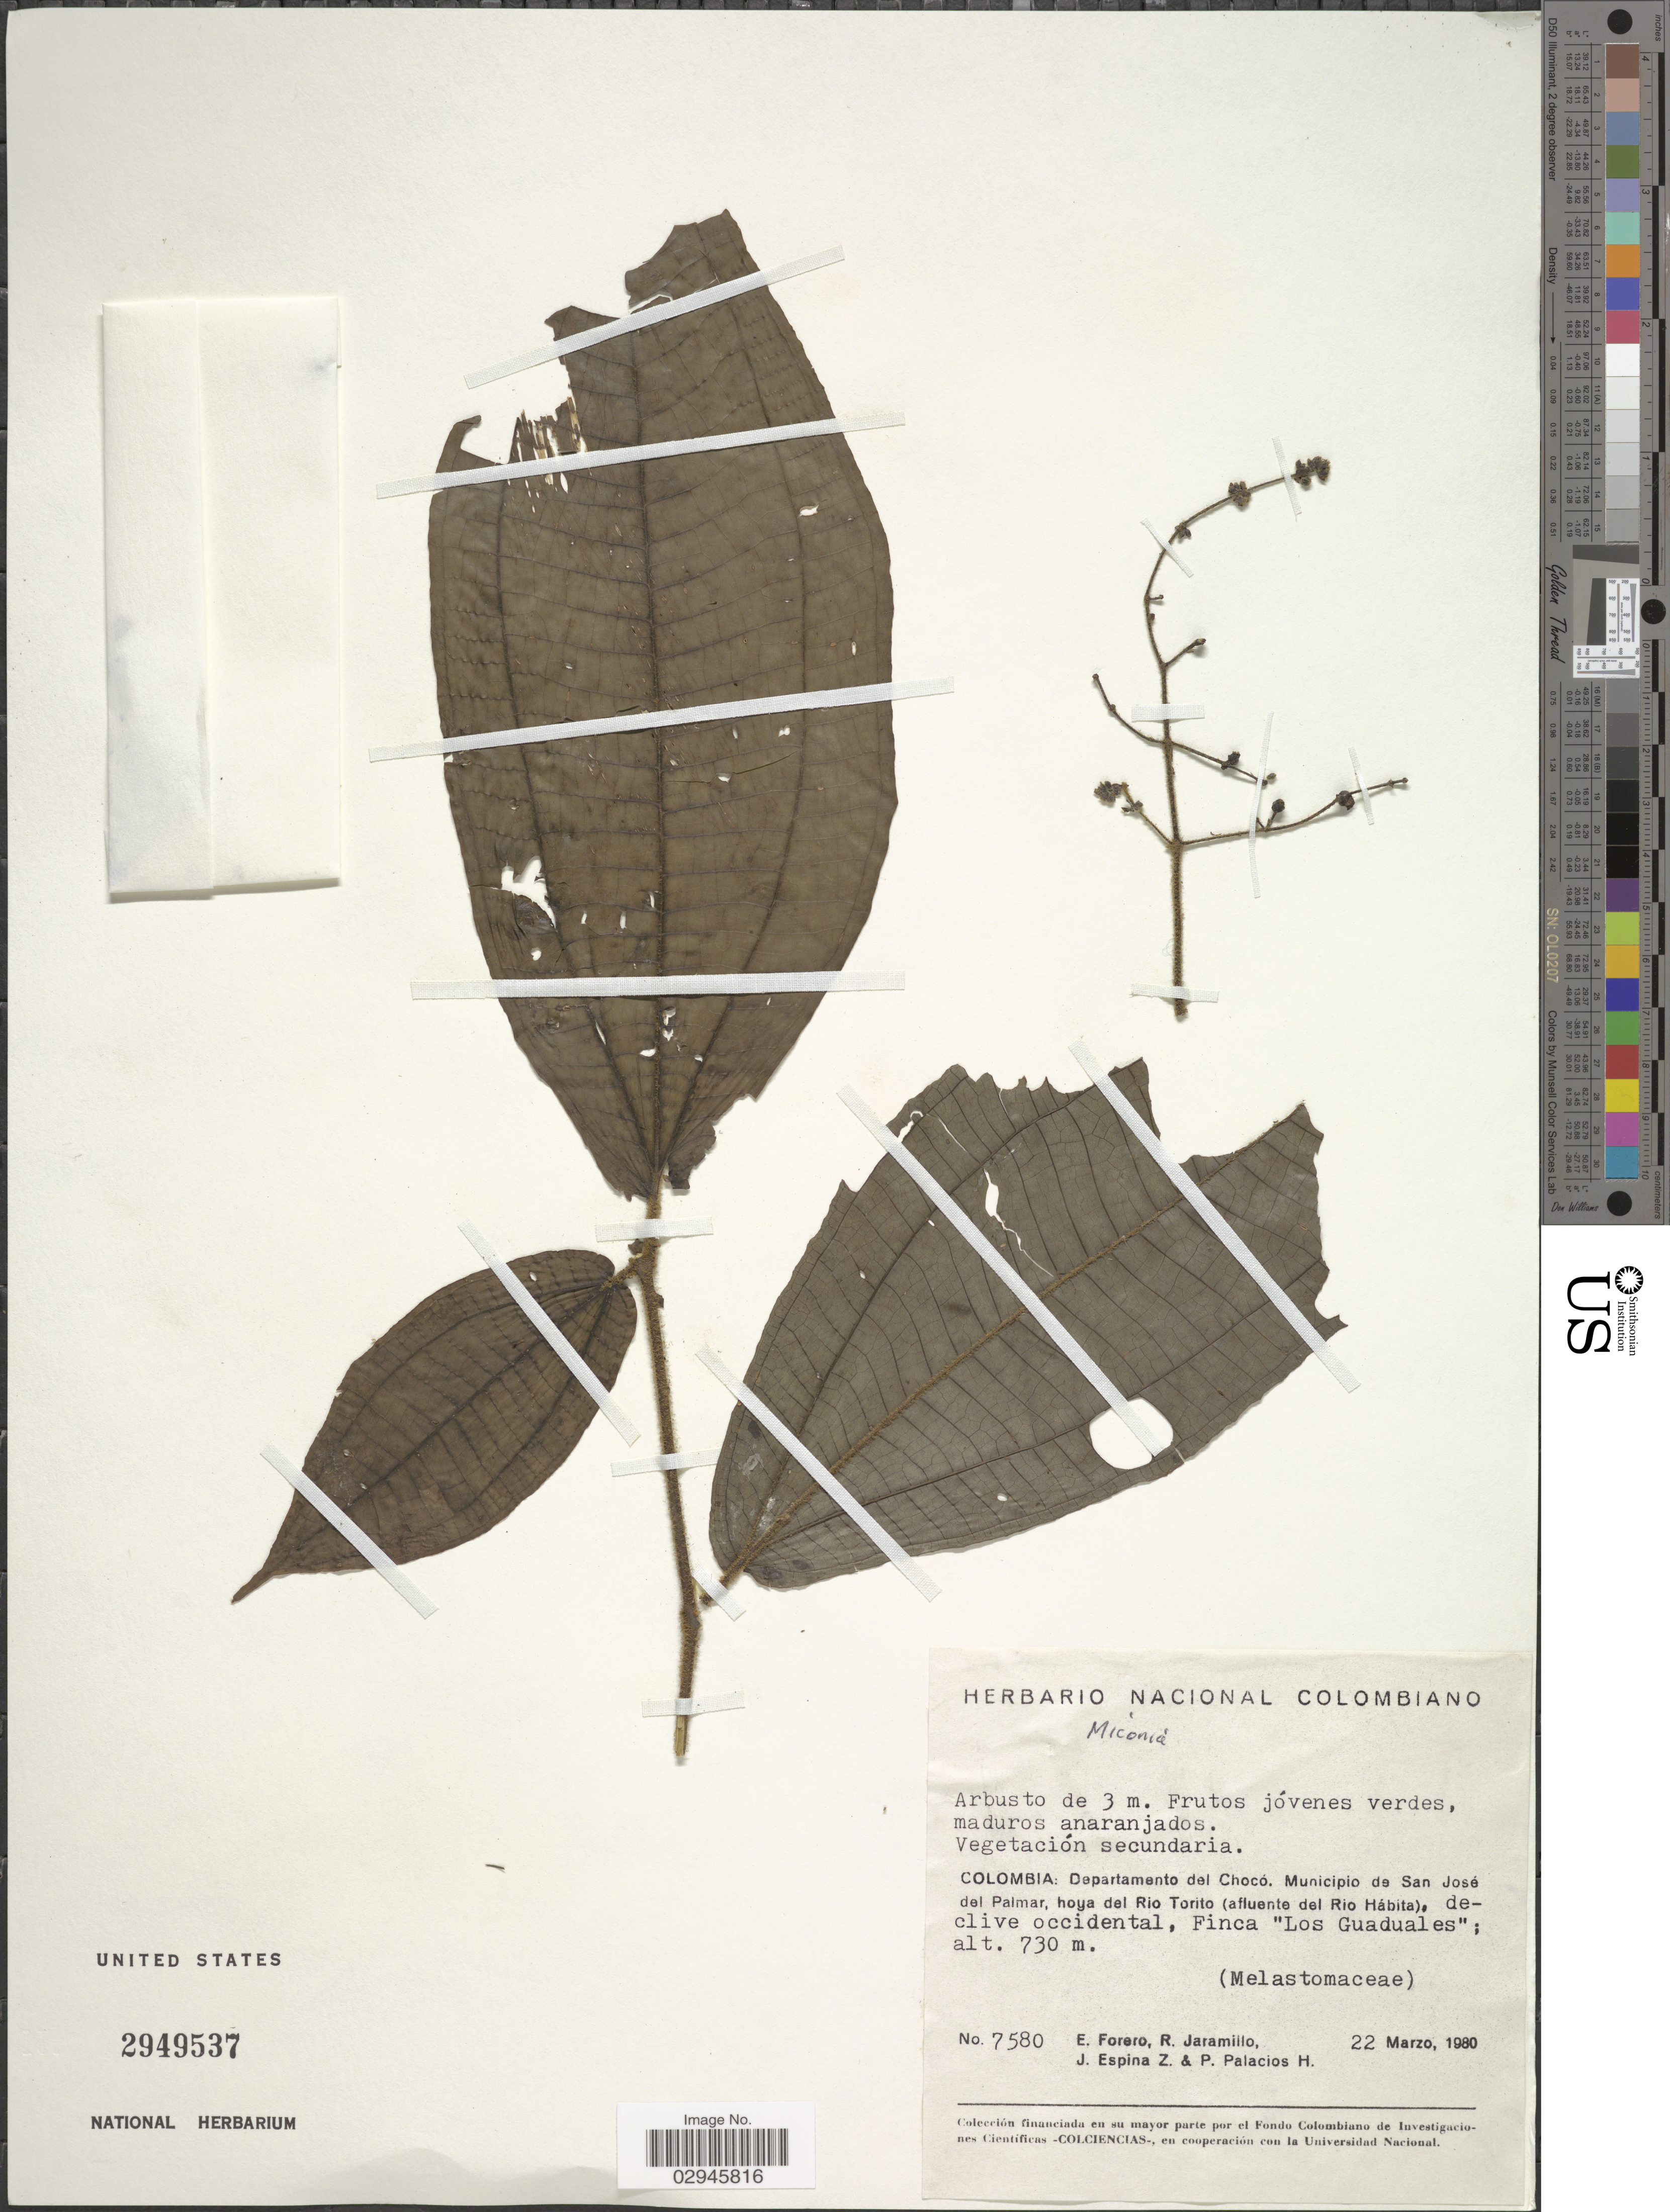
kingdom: Plantae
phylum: Tracheophyta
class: Magnoliopsida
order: Myrtales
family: Melastomataceae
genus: Miconia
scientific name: Miconia sp.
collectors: E. Forero, R. Jaramillo, J. Espina Z. & P. Palacios H.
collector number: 7580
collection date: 1980-03-22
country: Colombia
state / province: Chocó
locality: Departamento del Chocó. Municipio de San José del Palmar, hoya del Rio Torito (afluente del Rio Hábita), declive occidental, Finca "Los Guaduales".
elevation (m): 730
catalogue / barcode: US 2949537